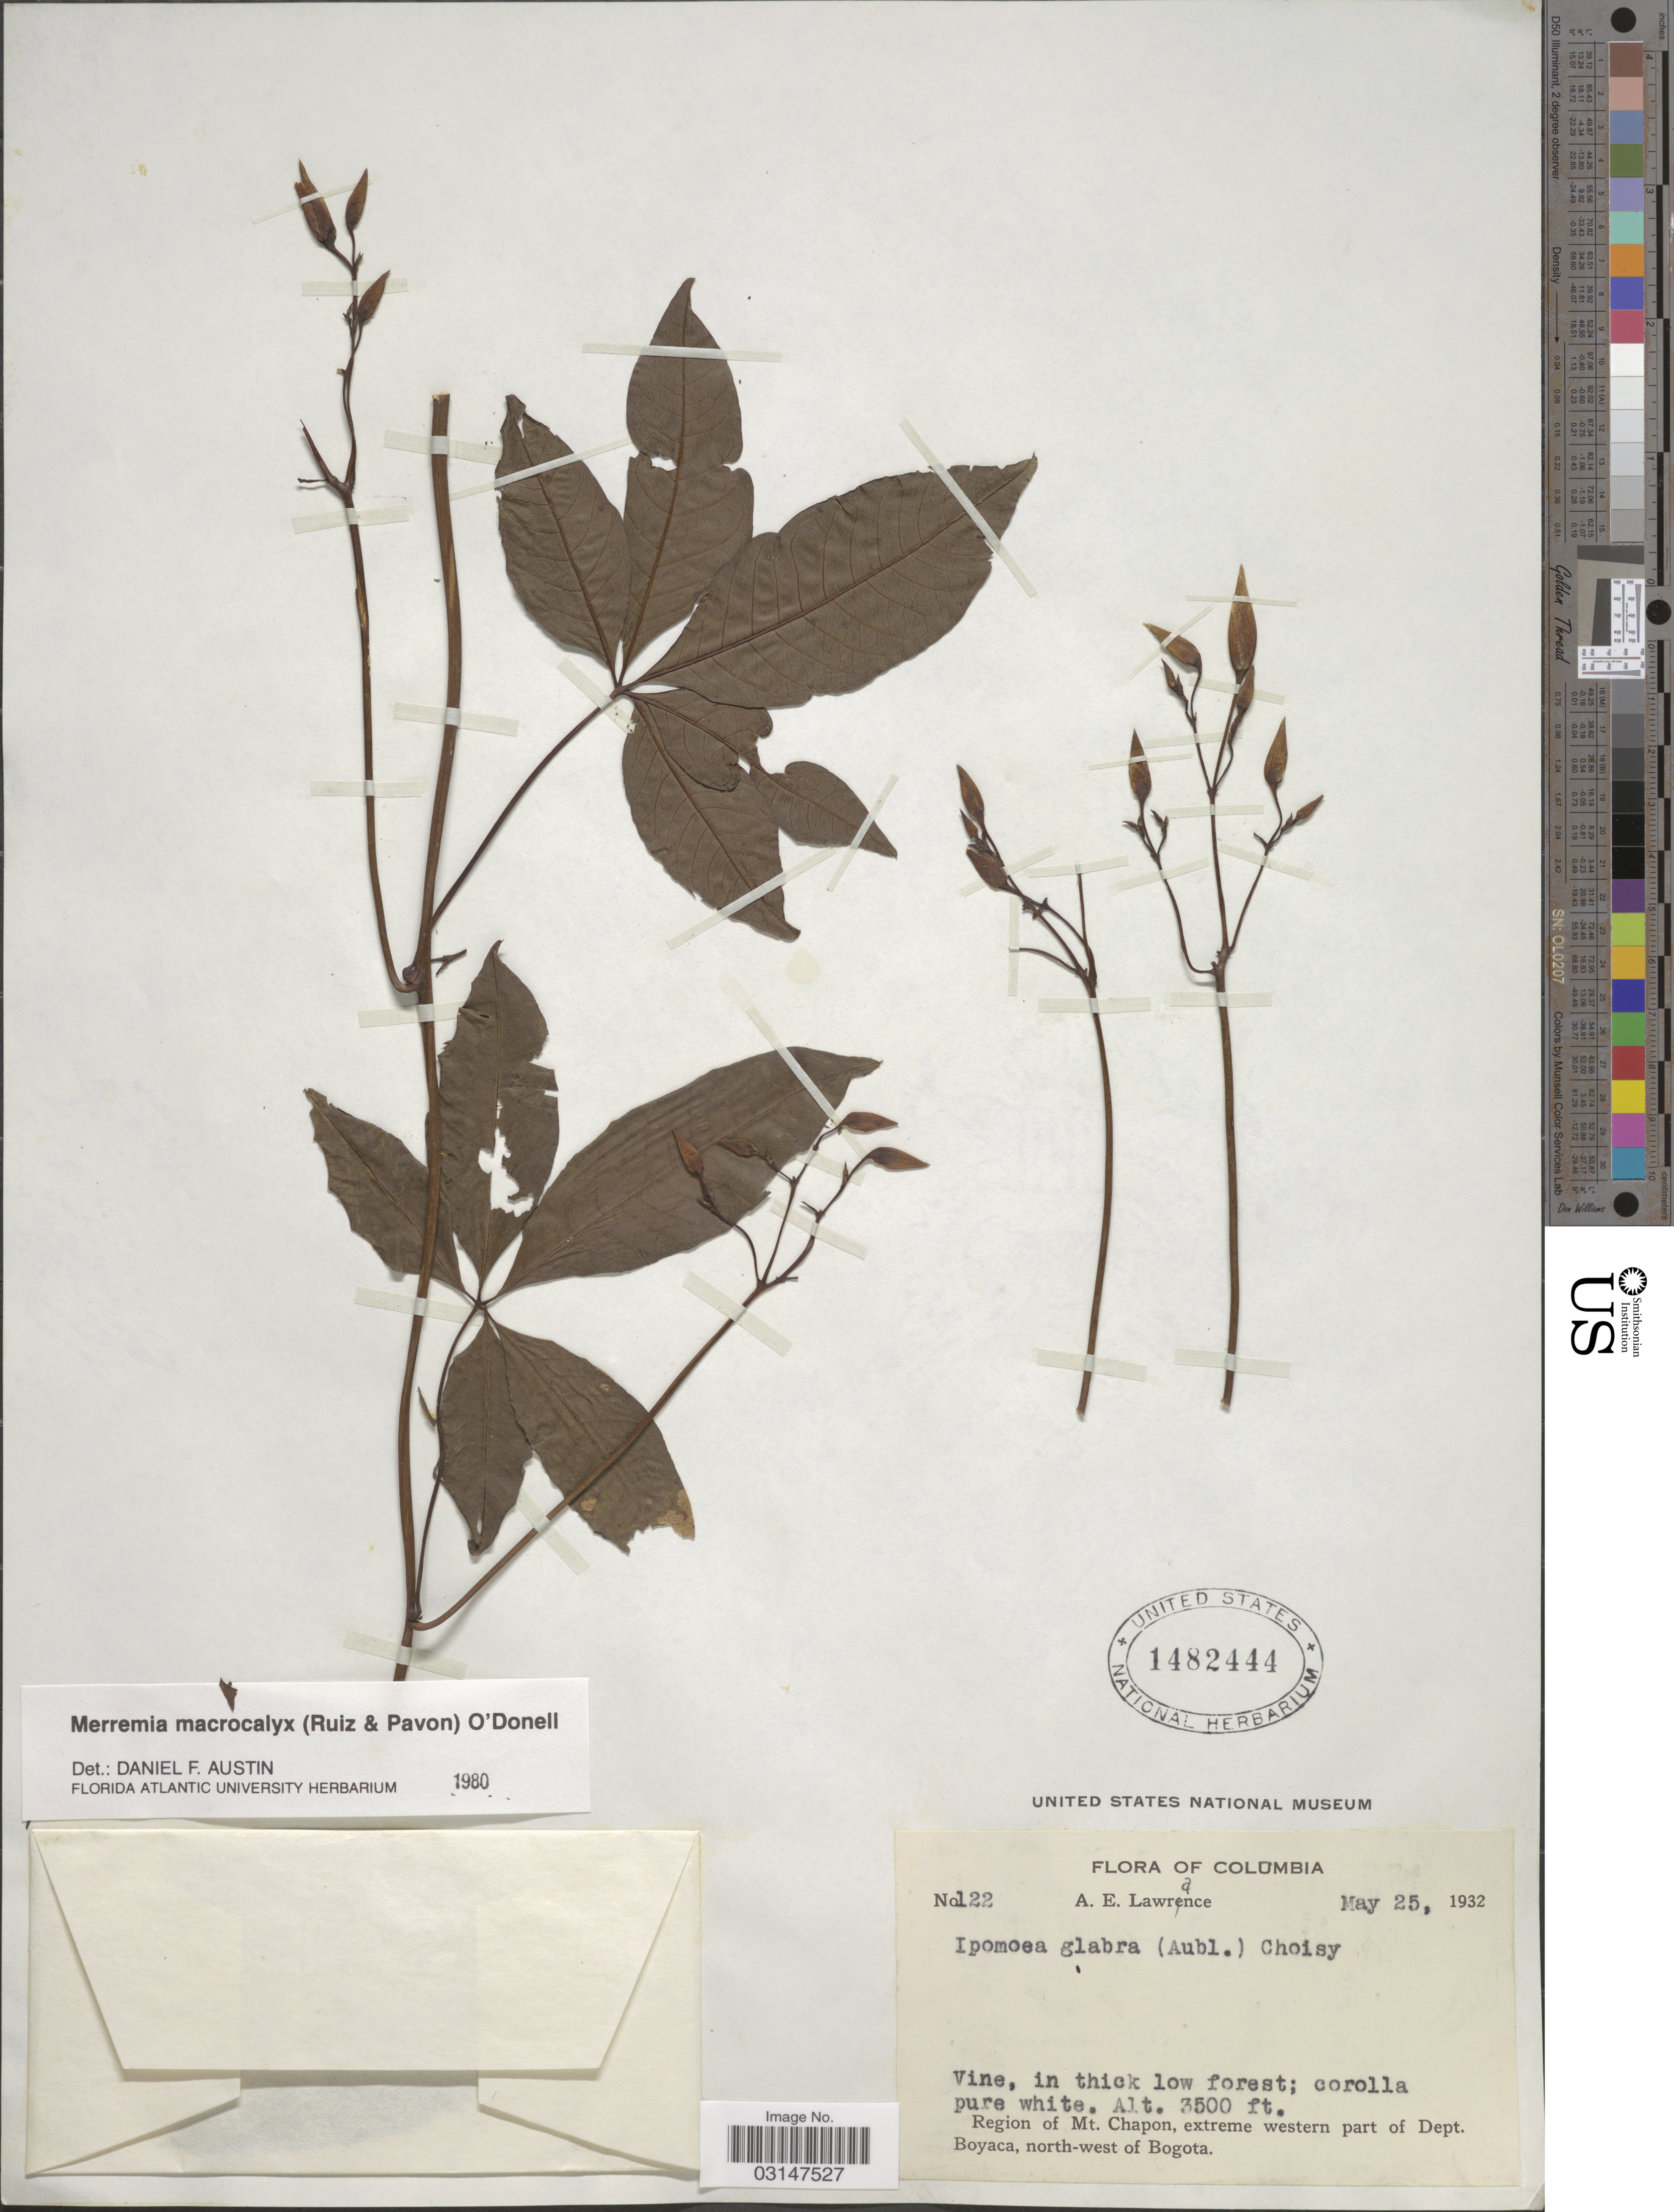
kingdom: Plantae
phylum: Tracheophyta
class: Magnoliopsida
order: Solanales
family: Convolvulaceae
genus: Distimake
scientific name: Distimake macrocalyx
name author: (Ruiz & Pav.) A. R. Simões & Staples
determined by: Strong, Mark T., (BOT), Smithsonian Institution - National Museum of Natural History (UNITED STATES)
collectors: A. Lawrance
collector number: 122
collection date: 1932-05-25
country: Colombia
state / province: Boyacá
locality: Region of Mt. Chapon, extreme western part of Dept. Boyaca, north-west of Bogota.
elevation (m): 1067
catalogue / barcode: US 1482444